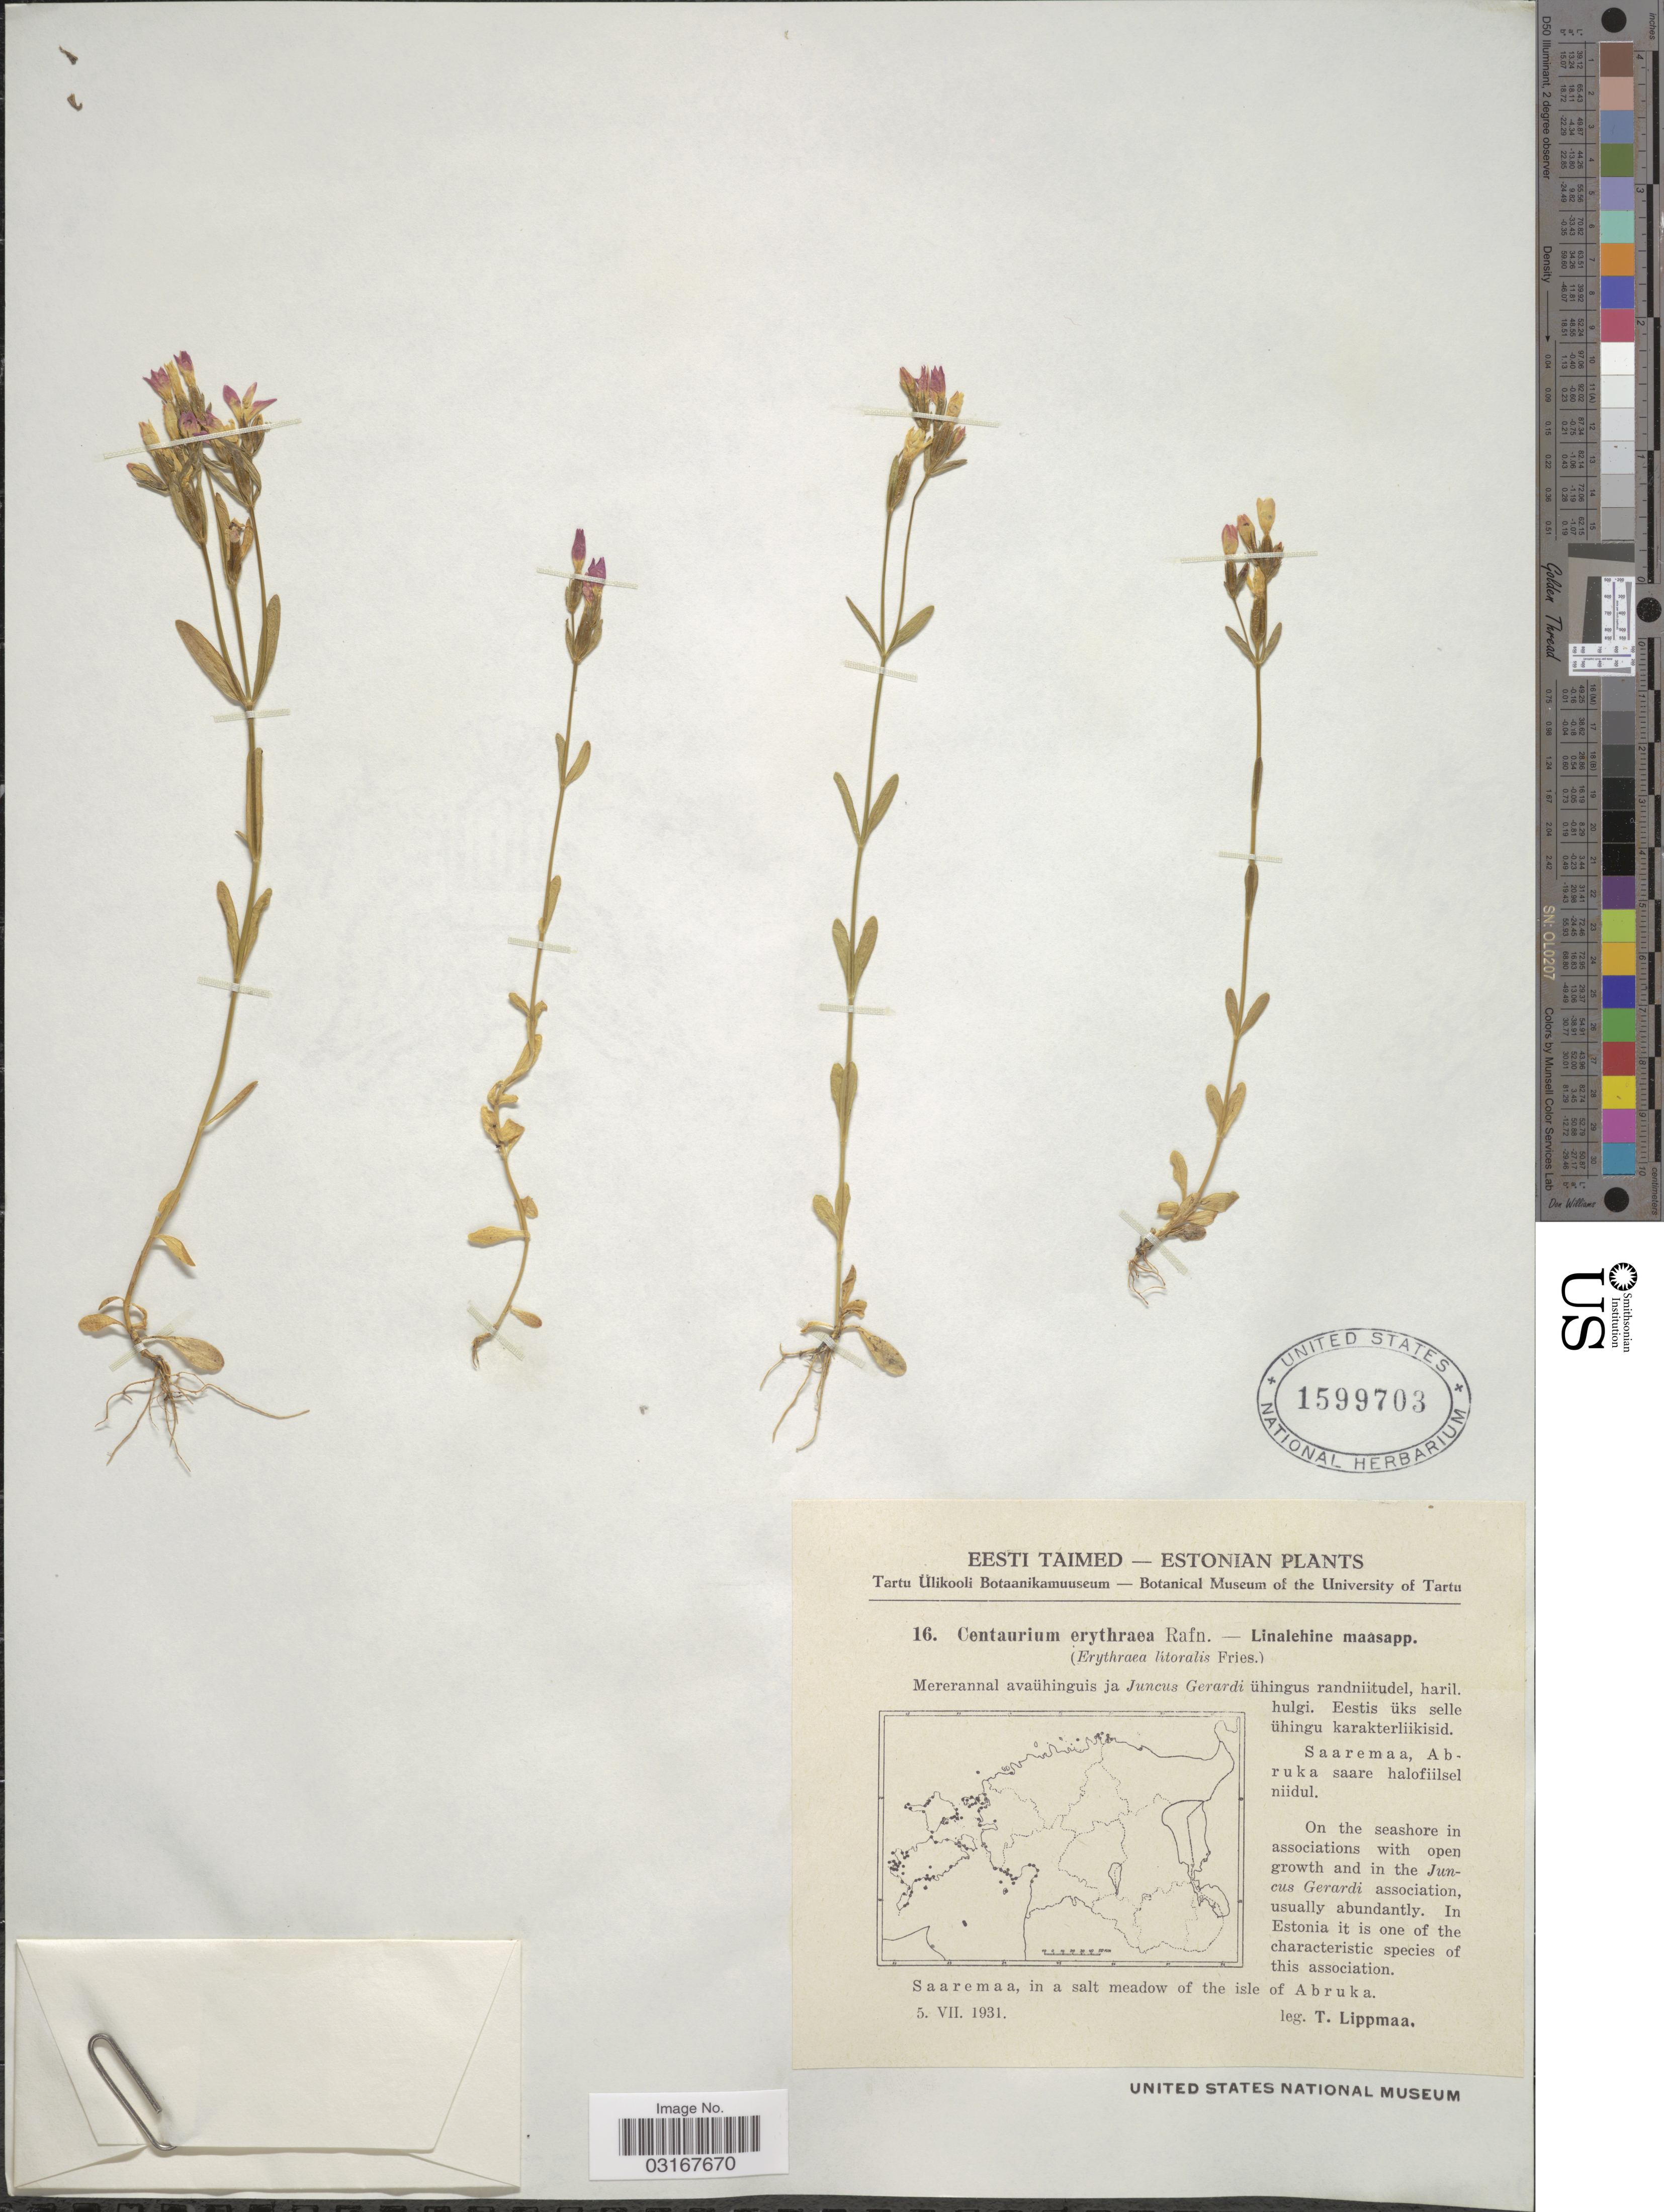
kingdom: Plantae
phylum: Tracheophyta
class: Magnoliopsida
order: Gentianales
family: Gentianaceae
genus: Centaurium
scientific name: Centaurium erythraea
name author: Rafn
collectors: T. Lippmaa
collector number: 16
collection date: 1931-07-05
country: Estonia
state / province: Saare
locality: Saaremaa, in a salt meadow of the isle of Abruka.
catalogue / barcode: US 1599703